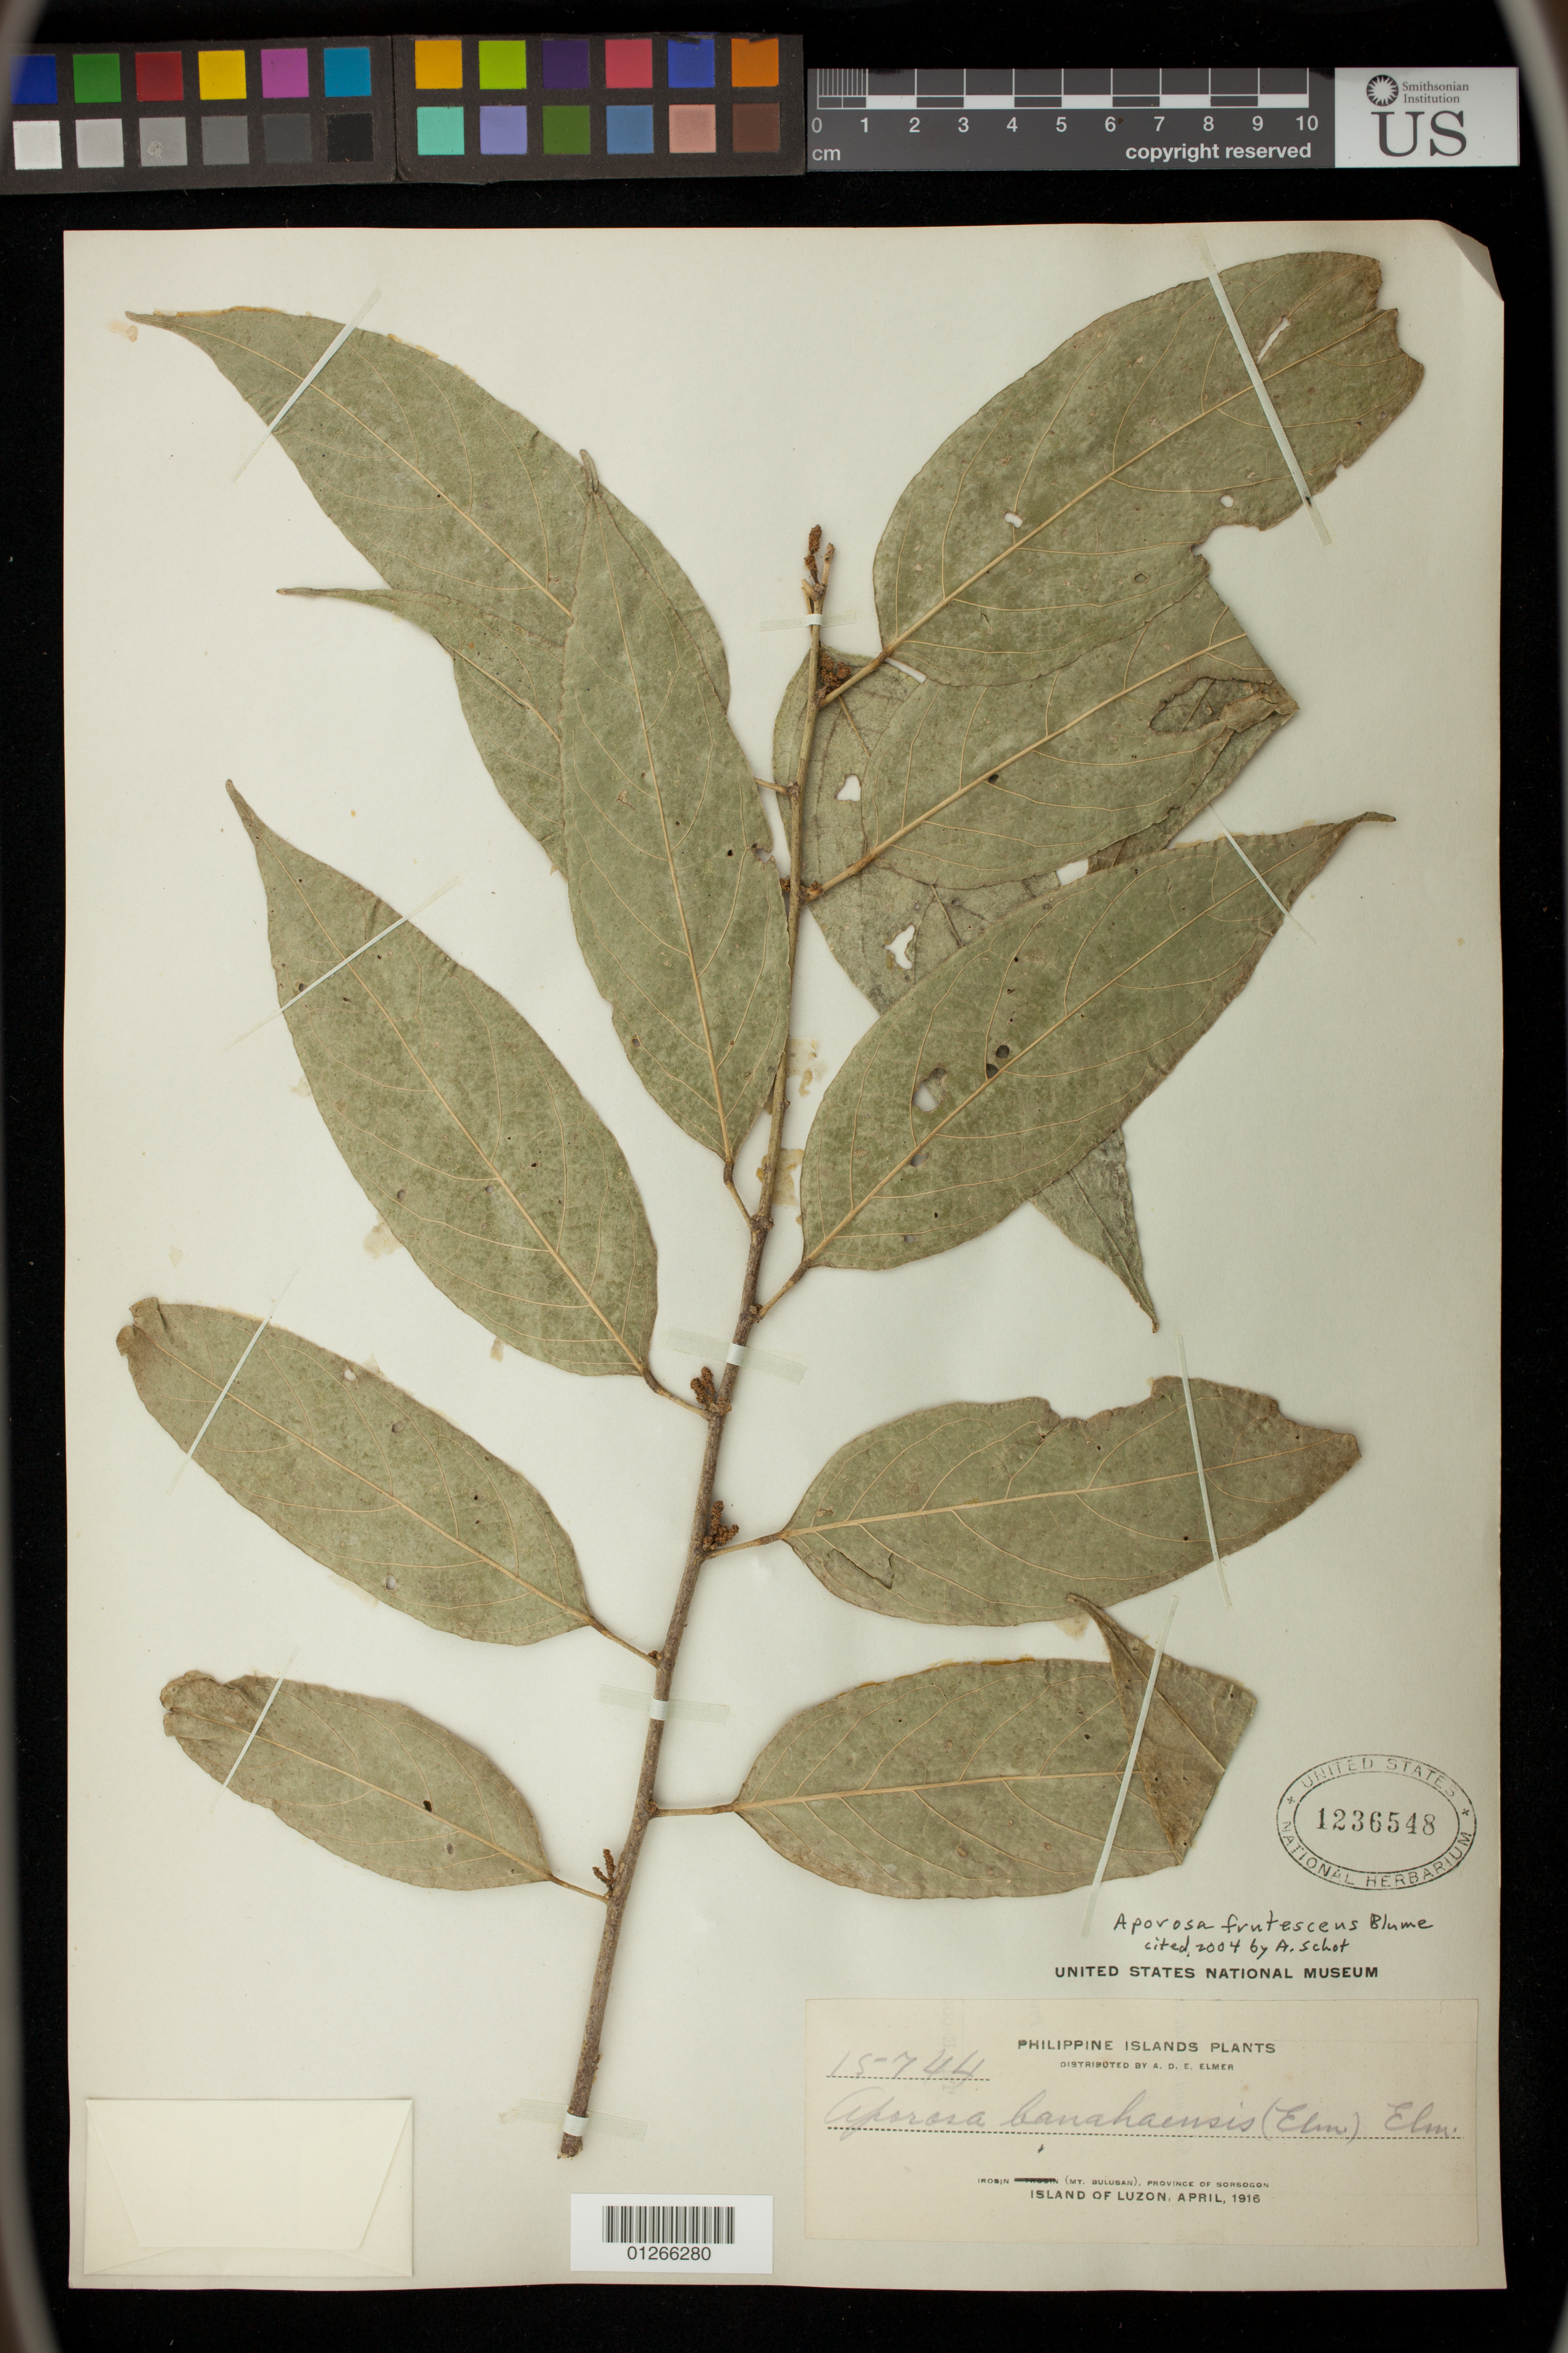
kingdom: Plantae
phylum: Tracheophyta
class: Magnoliopsida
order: Malpighiales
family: Phyllanthaceae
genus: Aporosa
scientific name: Aporosa frutescens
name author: Blume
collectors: A. D. E. Elmer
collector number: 15744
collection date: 1916-04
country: Philippines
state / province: Bicol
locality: Irosin (Mt. Bulusan), Province of Sorsogon, Island of Luzon